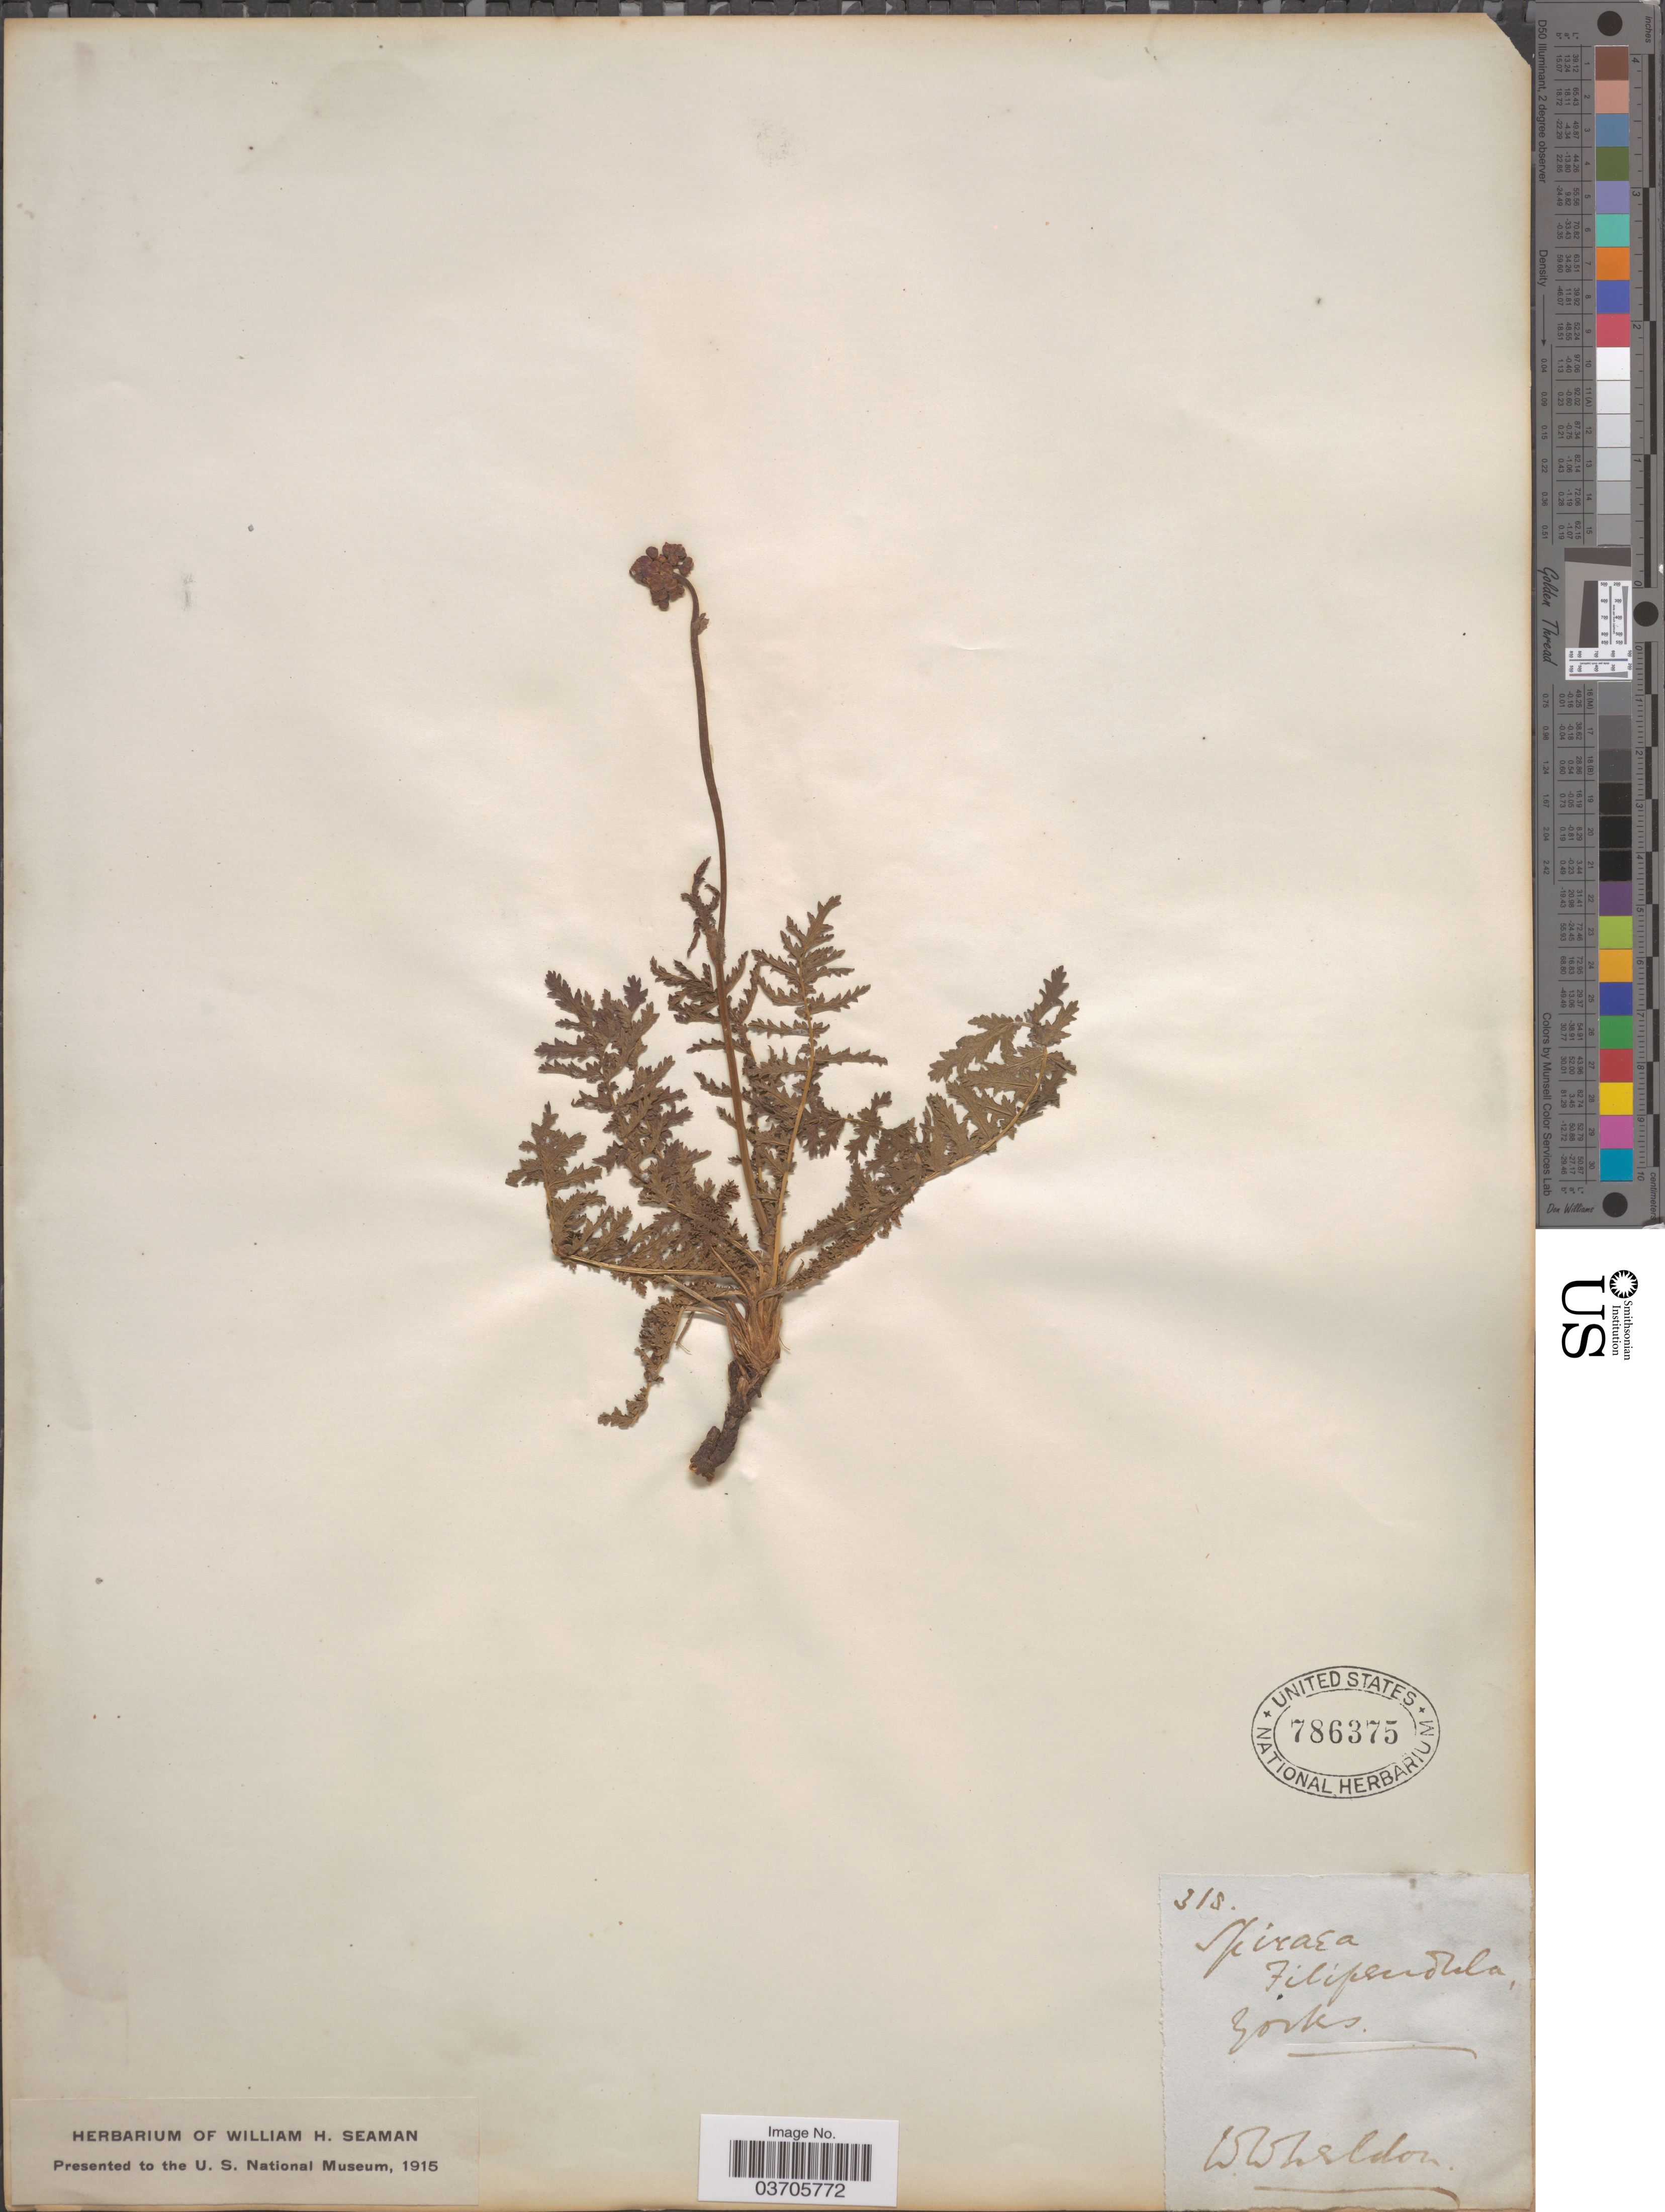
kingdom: Plantae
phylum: Tracheophyta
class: Magnoliopsida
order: Rosales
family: Rosaceae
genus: Filipendula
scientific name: Filipendula filipendula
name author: (L.) Voss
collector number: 318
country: United Kingdom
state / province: England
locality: Yorks.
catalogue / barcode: US 786375